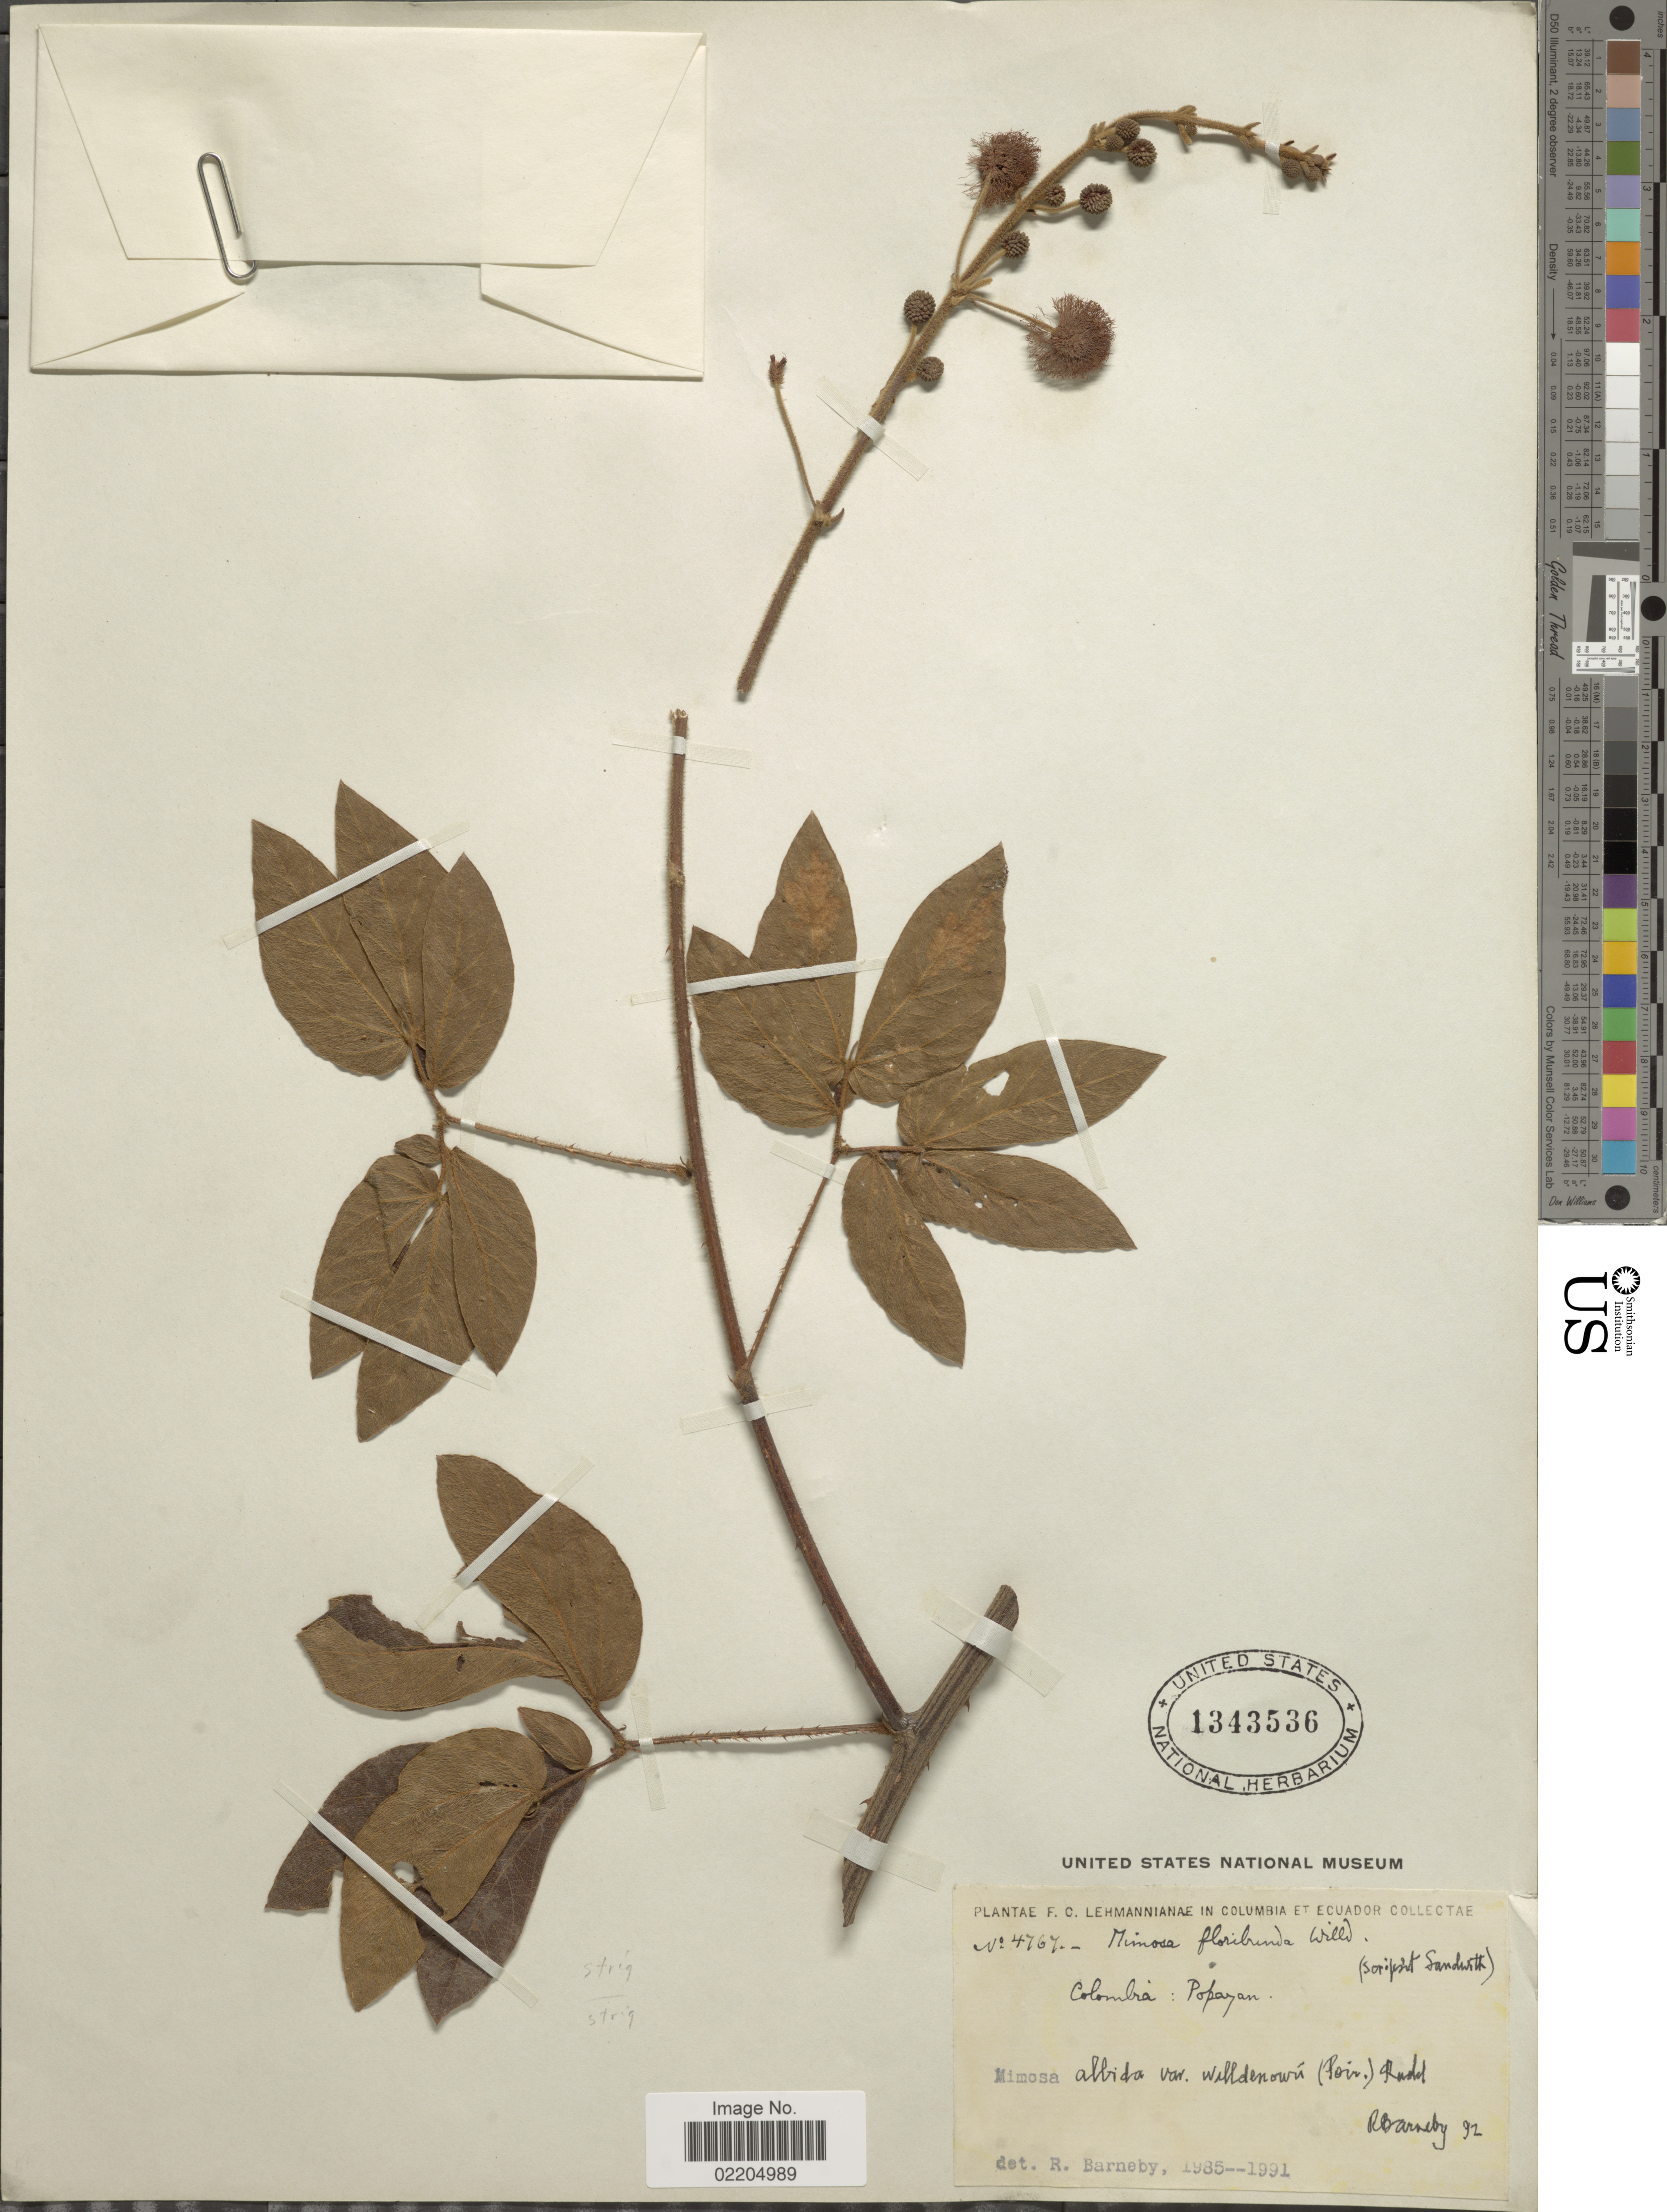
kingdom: Plantae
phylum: Tracheophyta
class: Magnoliopsida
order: Fabales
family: Fabaceae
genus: Mimosa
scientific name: Mimosa albida var. willdenowii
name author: (Poir.) Rudd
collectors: F. C. Lehmann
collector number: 4767/92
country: Colombia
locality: Columbia et Ecuador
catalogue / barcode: US 1343536